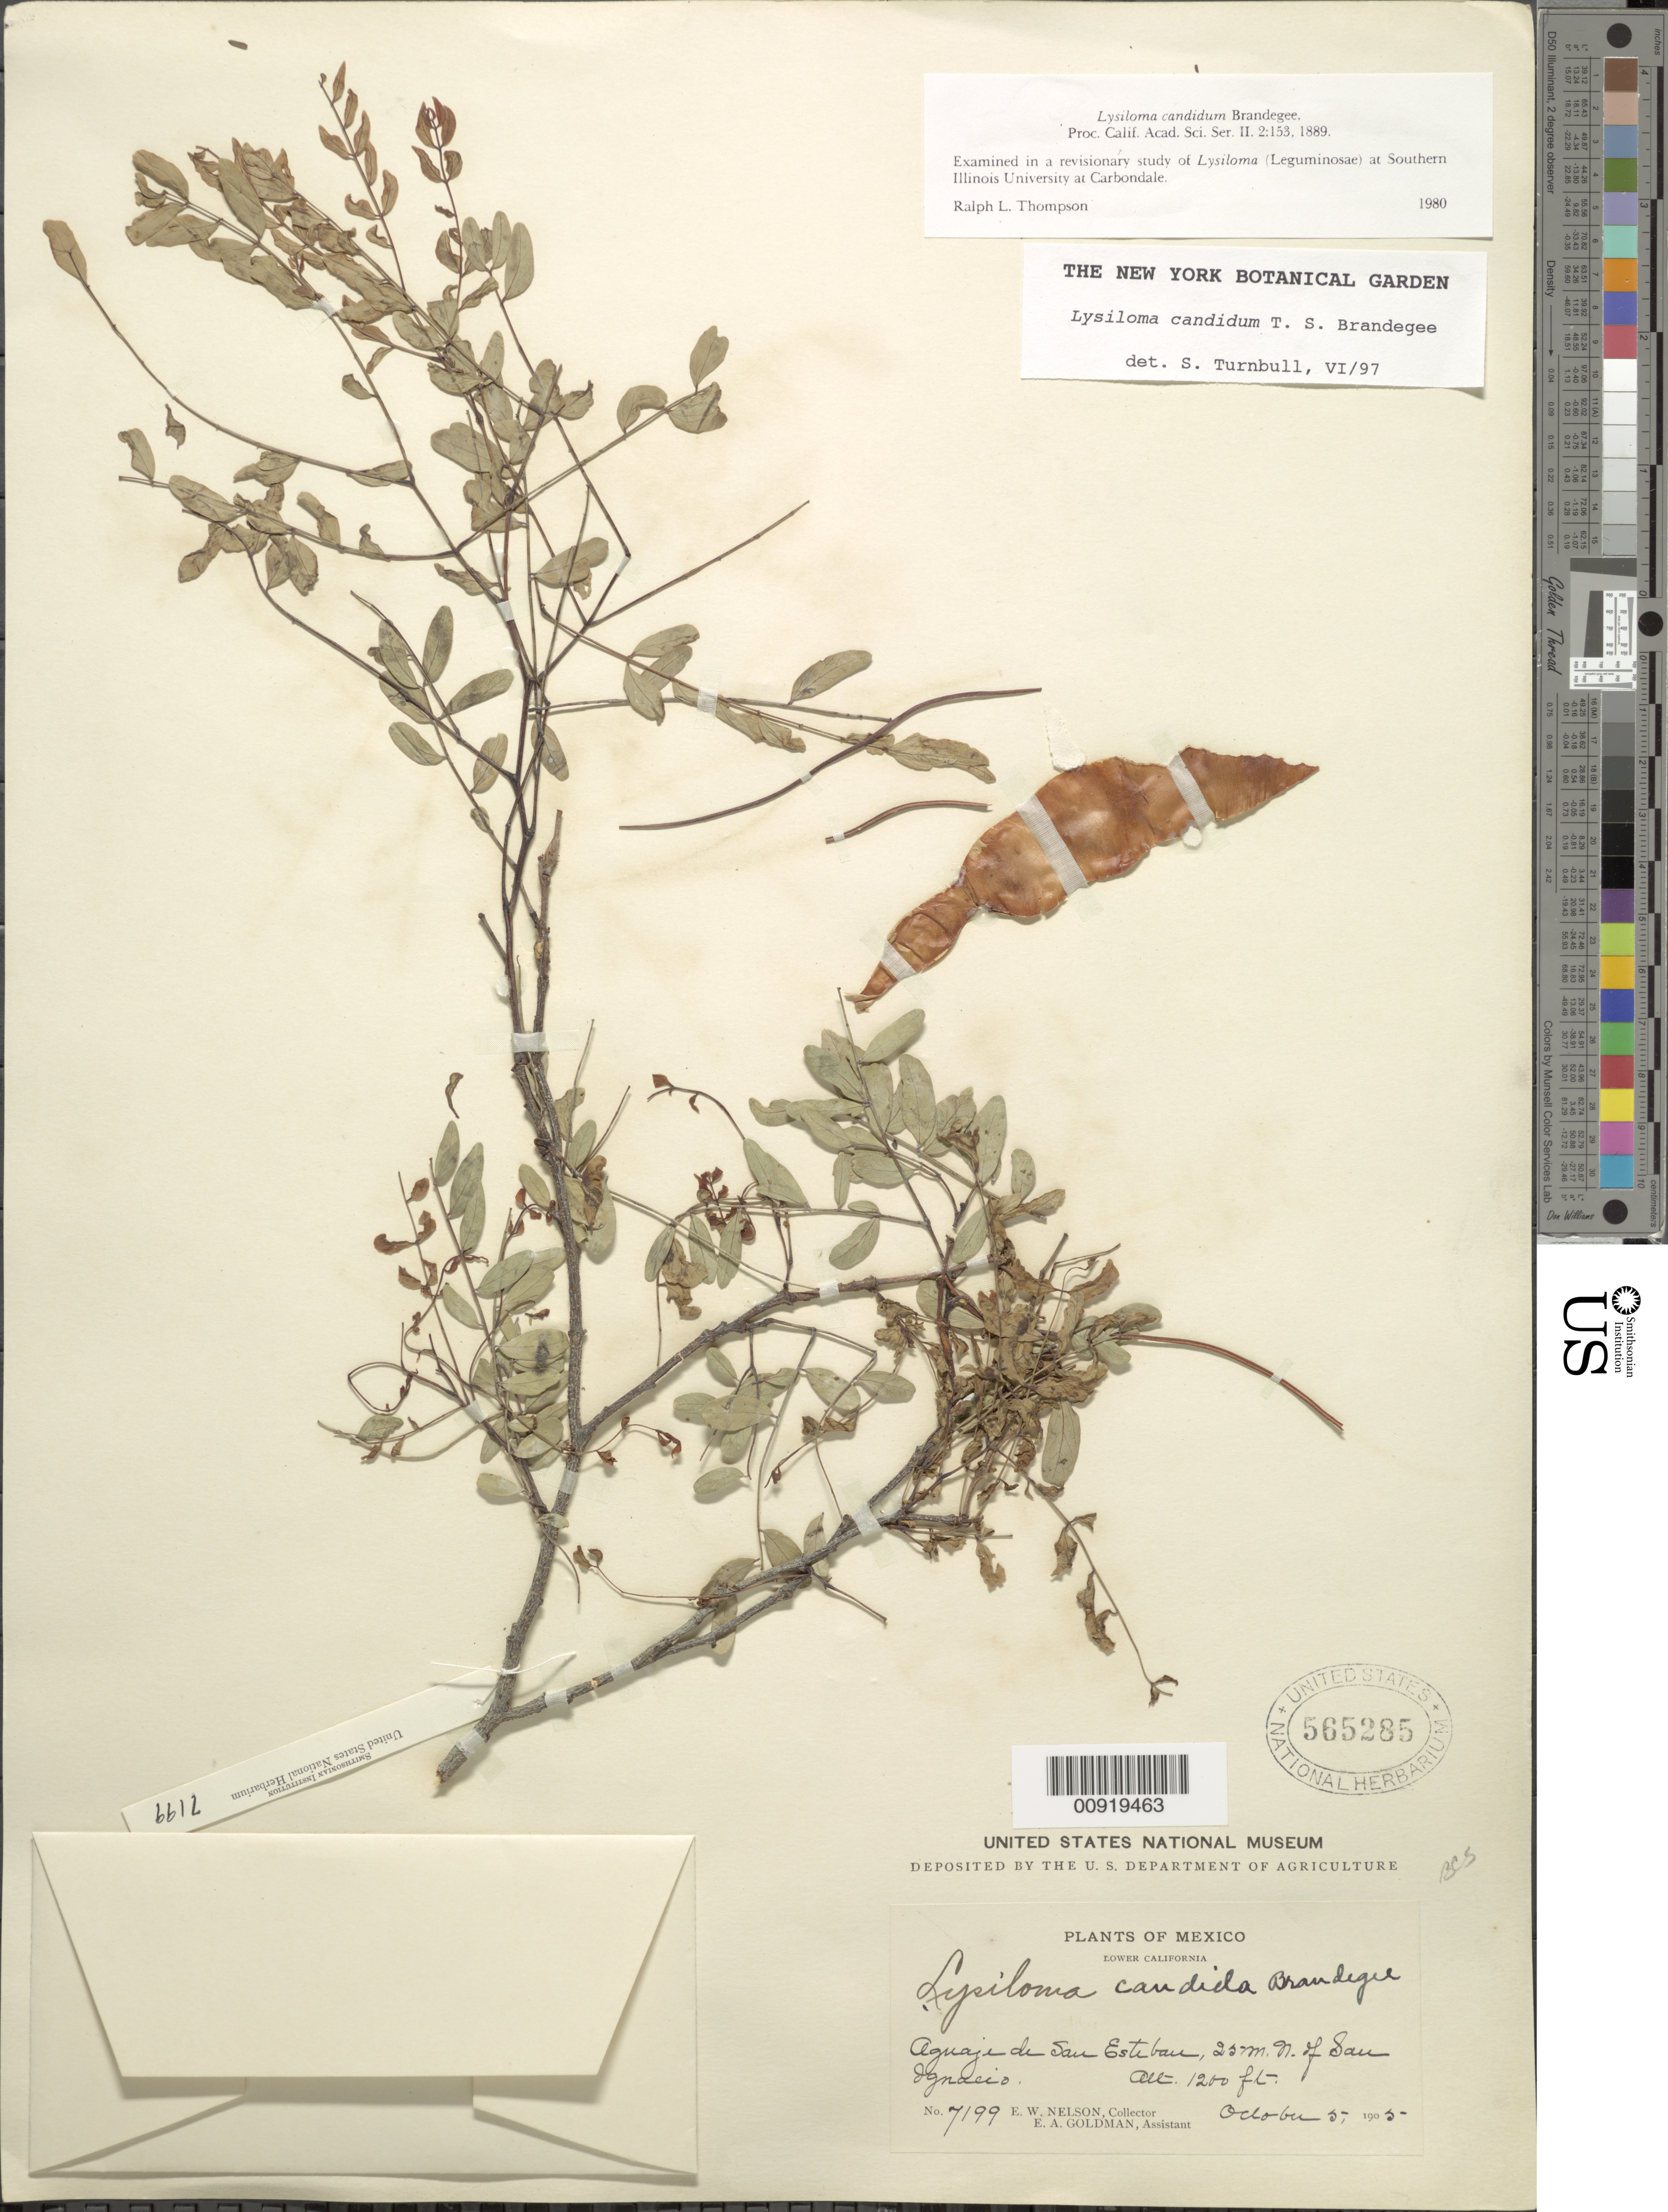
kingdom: Plantae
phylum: Tracheophyta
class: Magnoliopsida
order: Fabales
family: Fabaceae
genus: Lysiloma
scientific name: Lysiloma candidum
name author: Brandegee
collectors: E. W. Nelson & E. A. Goldman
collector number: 7199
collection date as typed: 05 Oct 1905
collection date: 1905-10-05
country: Mexico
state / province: Baja California Sur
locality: Aguaje de San Esteban, 25 mi. N of San Ignacio. Lower California.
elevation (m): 366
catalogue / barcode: US 565285